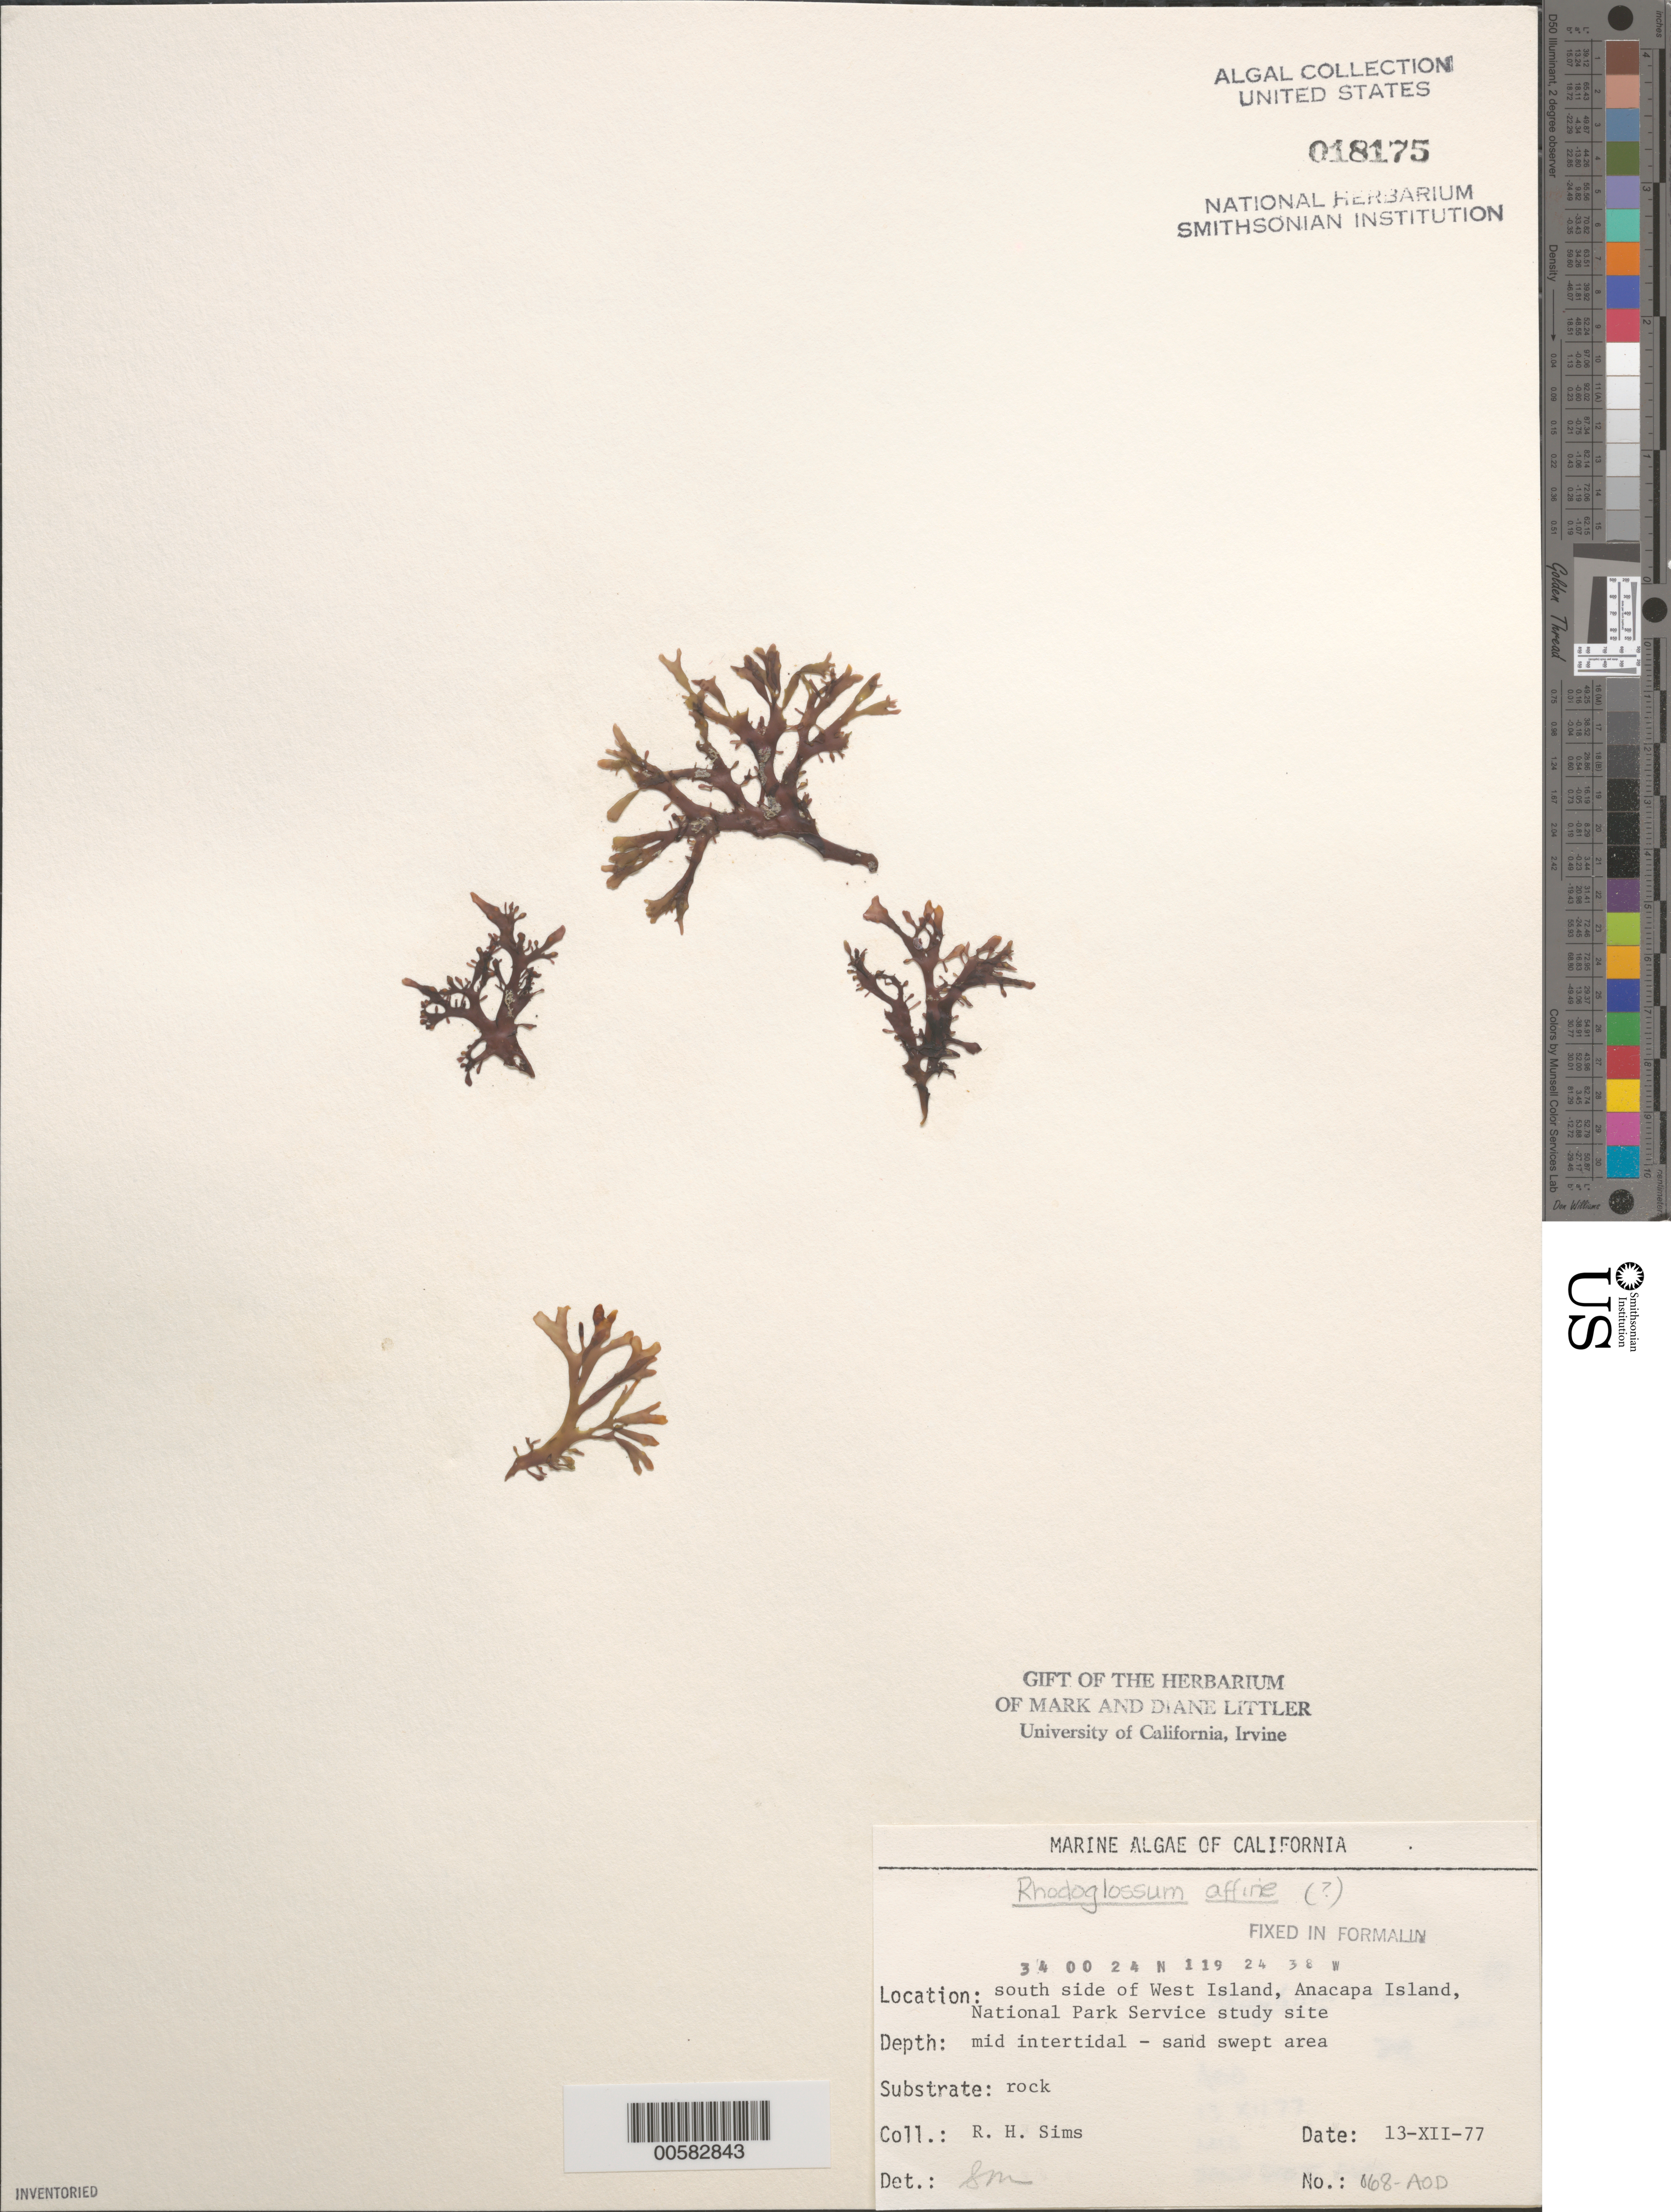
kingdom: Plantae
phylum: Rhodophyta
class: Florideophyceae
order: Gigartinales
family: Gigartinaceae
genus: Mazzaella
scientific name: Mazzaella affinis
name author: (Harvey) Fredericq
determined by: Algae name updating Project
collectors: R. H. Sims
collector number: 068-AOD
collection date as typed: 13 Dec 1977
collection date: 1977-12-13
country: United States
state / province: California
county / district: Ventura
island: Anacapa Island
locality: South side of west island [National Park Service site]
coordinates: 34 00'24"N, 119 24'38"W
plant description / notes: BLM-SOCALBIGHT Rocky Intertidal Survey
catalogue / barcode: US 18175